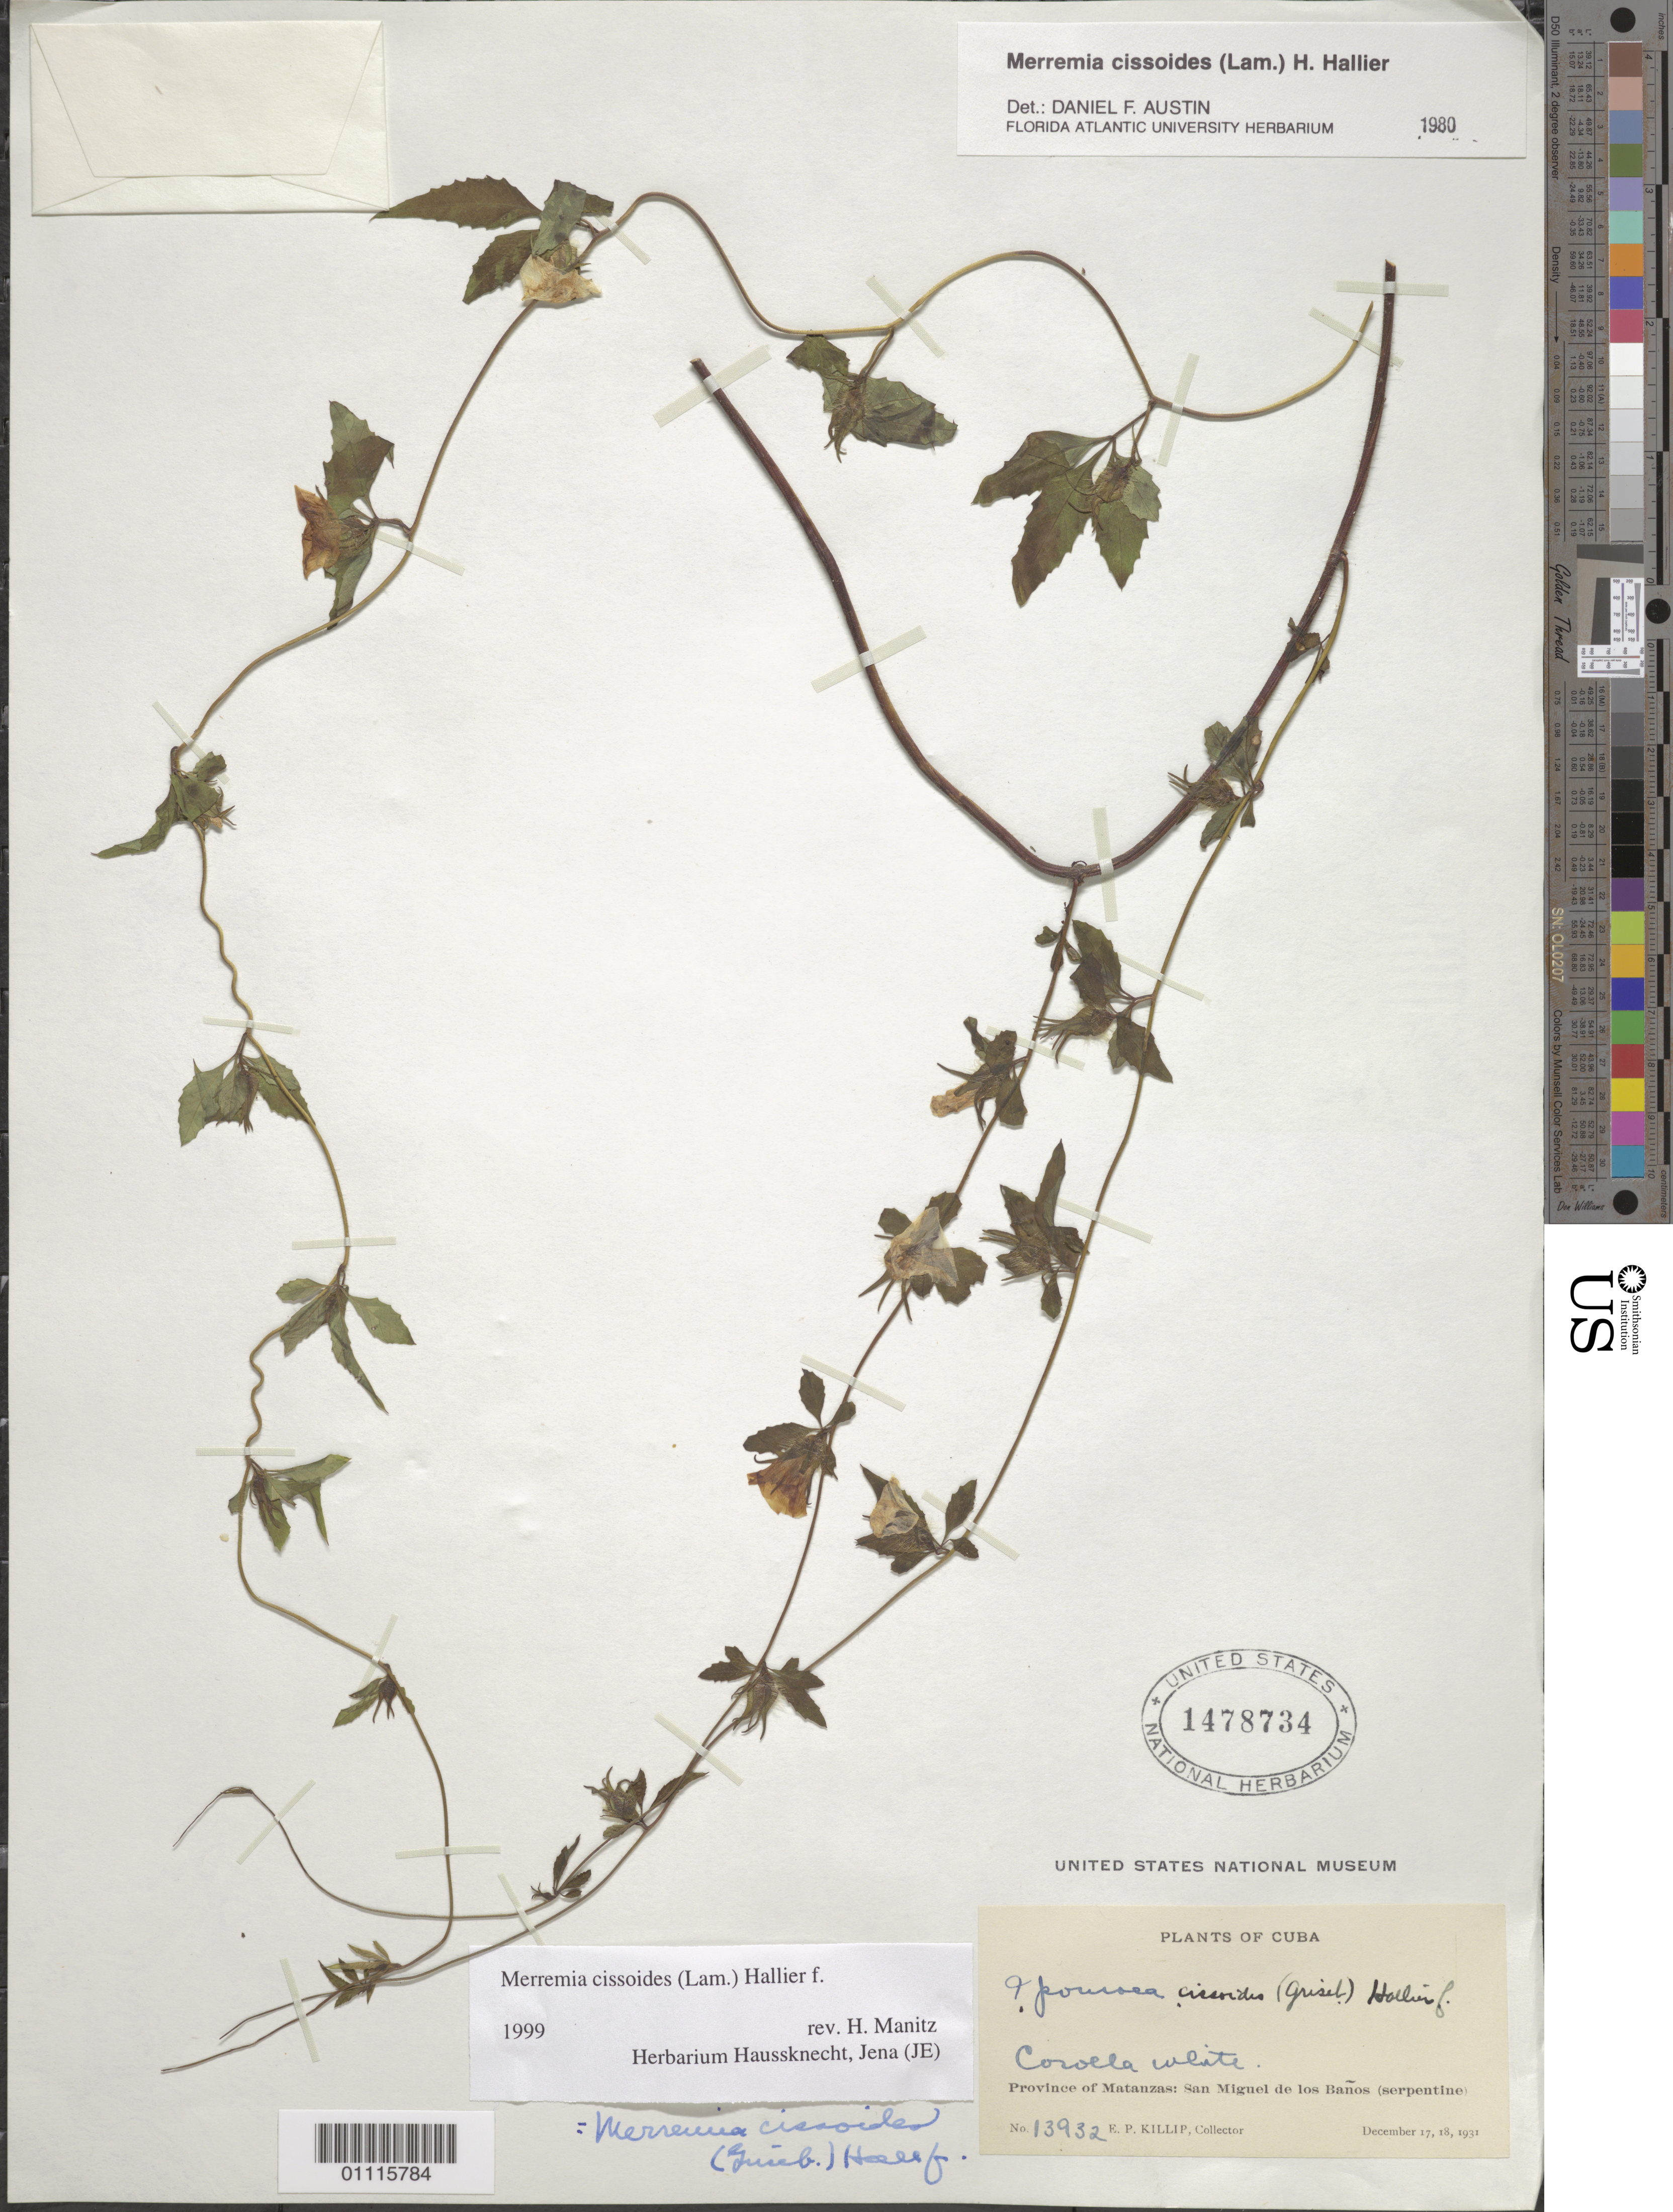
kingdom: Plantae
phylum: Tracheophyta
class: Magnoliopsida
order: Solanales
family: Convolvulaceae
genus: Distimake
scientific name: Distimake cissoides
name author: (Lam.) A. R. Simões & Staples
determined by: Strong, Mark T., (BOT), Smithsonian Institution - National Museum of Natural History (UNITED STATES)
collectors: E. P. Killip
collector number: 13932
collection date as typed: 17 Dec 1931 and 18 Dec 1931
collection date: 1931-12-17,1931-12-18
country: Cuba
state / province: Matanzas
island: Cuba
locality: San Miguel de los Banos (serpentine)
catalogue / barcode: US 1478734